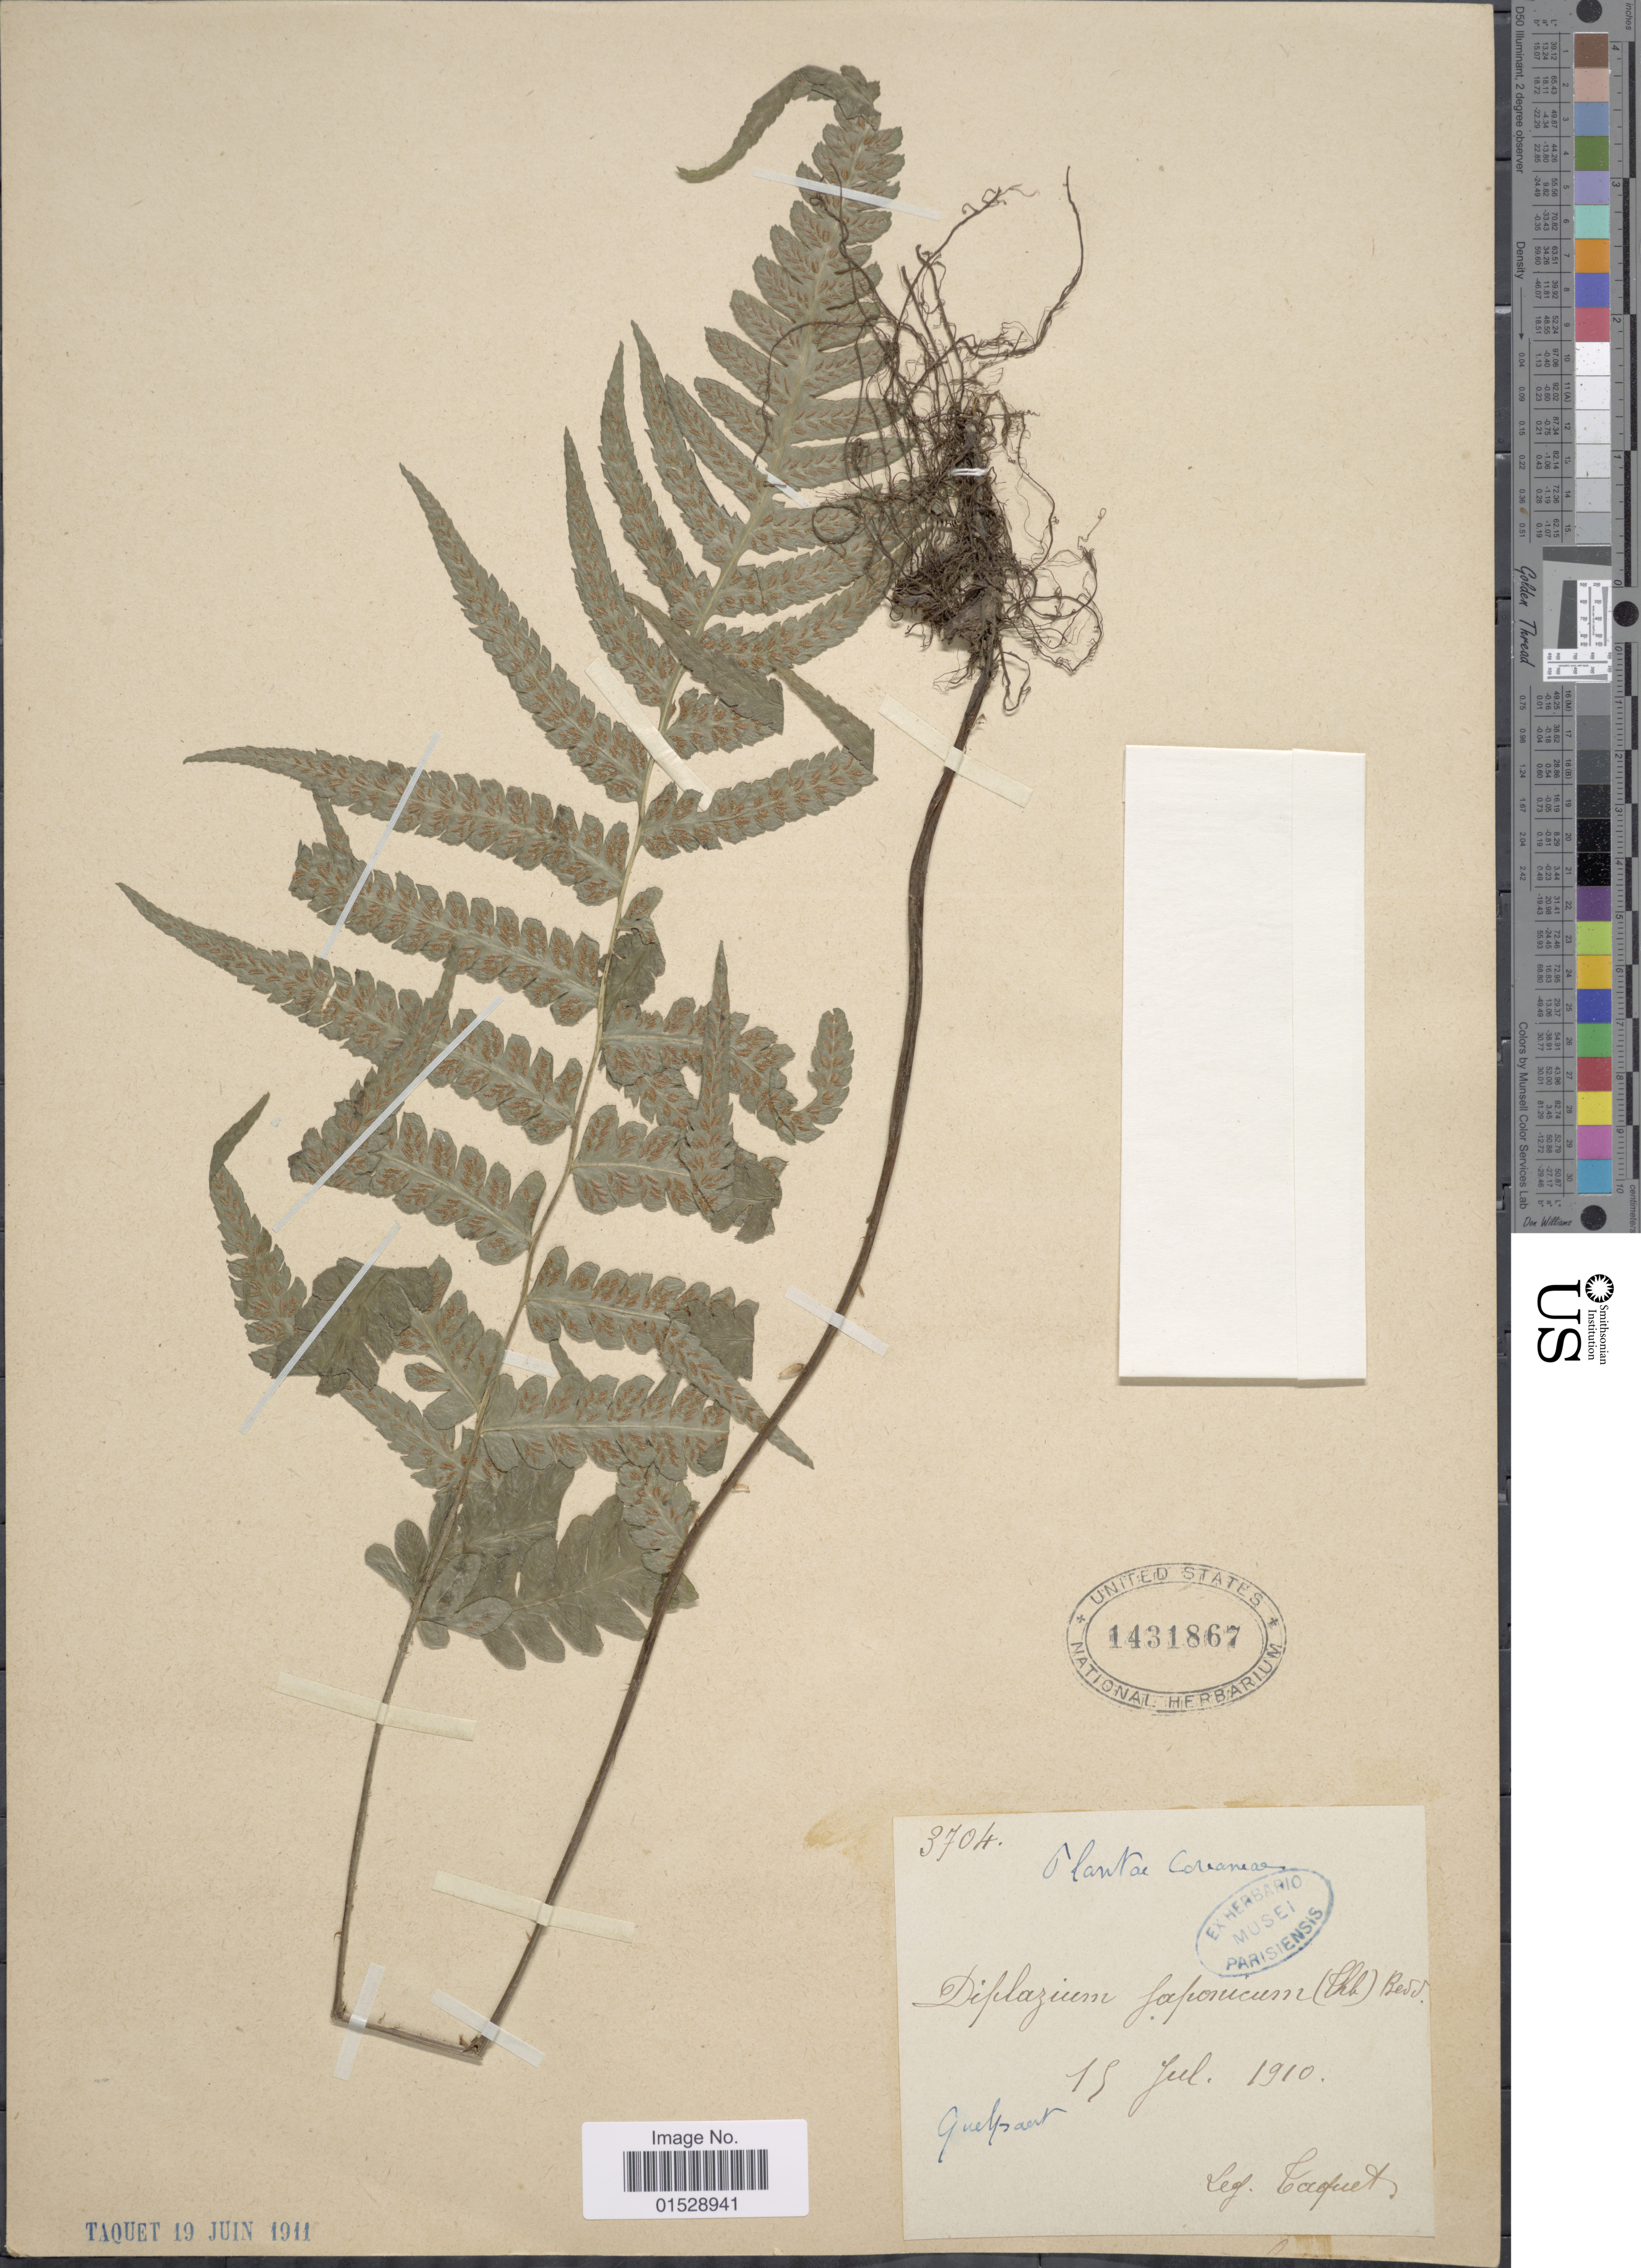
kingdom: Plantae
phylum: Tracheophyta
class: Polypodiopsida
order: Polypodiales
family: Athyriaceae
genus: Deparia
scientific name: Deparia japonica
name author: (Thunb.) M. Kato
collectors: Taquet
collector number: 3704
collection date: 1910-07-15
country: South Korea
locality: Coreaneae, Quelpaert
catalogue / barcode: US 1431867